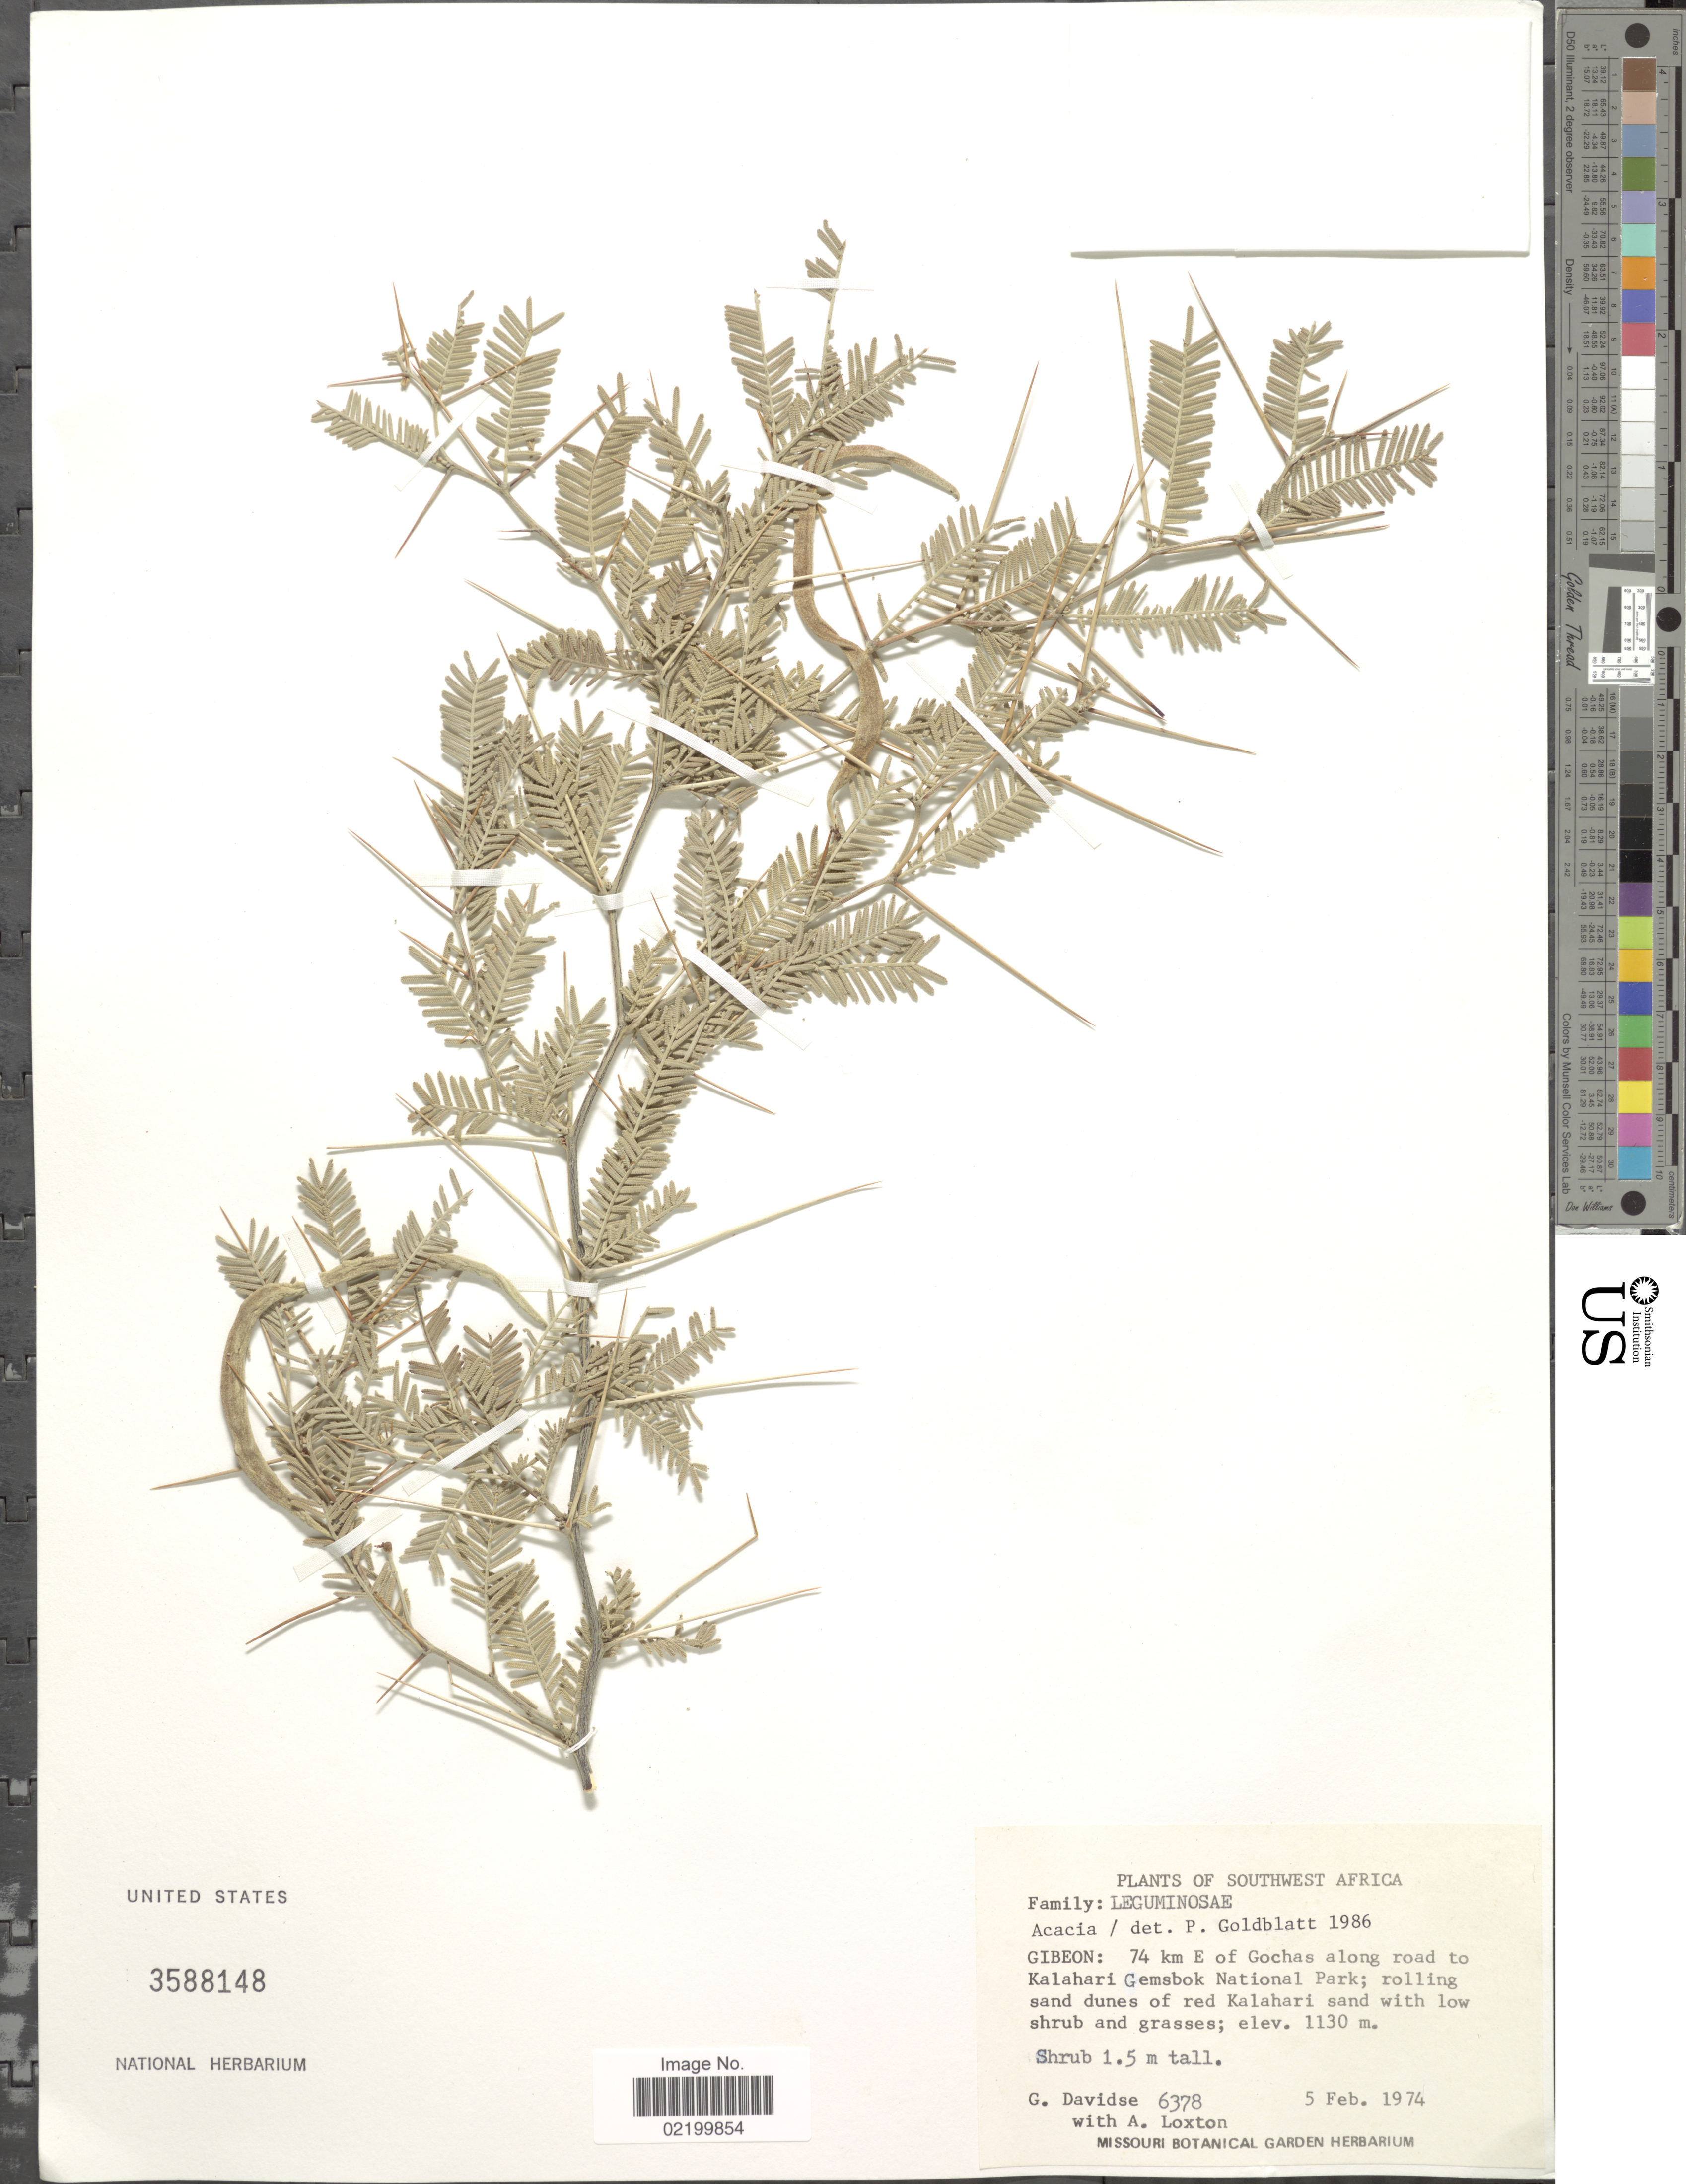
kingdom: Plantae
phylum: Tracheophyta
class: Magnoliopsida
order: Fabales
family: Fabaceae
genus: Vachellia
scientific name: Vachellia sp.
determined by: Strong, M. T., (US), Smithsonian Institution - National Museum of Natural History (UNITED STATES)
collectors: G. Davidse & A. Loxton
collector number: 6378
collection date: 1974-02-05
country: Namibia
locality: Southwest Africa. Gibeon: 74 km E of Gochas along road to Kalahari Gemsbok National Park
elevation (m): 1130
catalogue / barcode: US 3588148